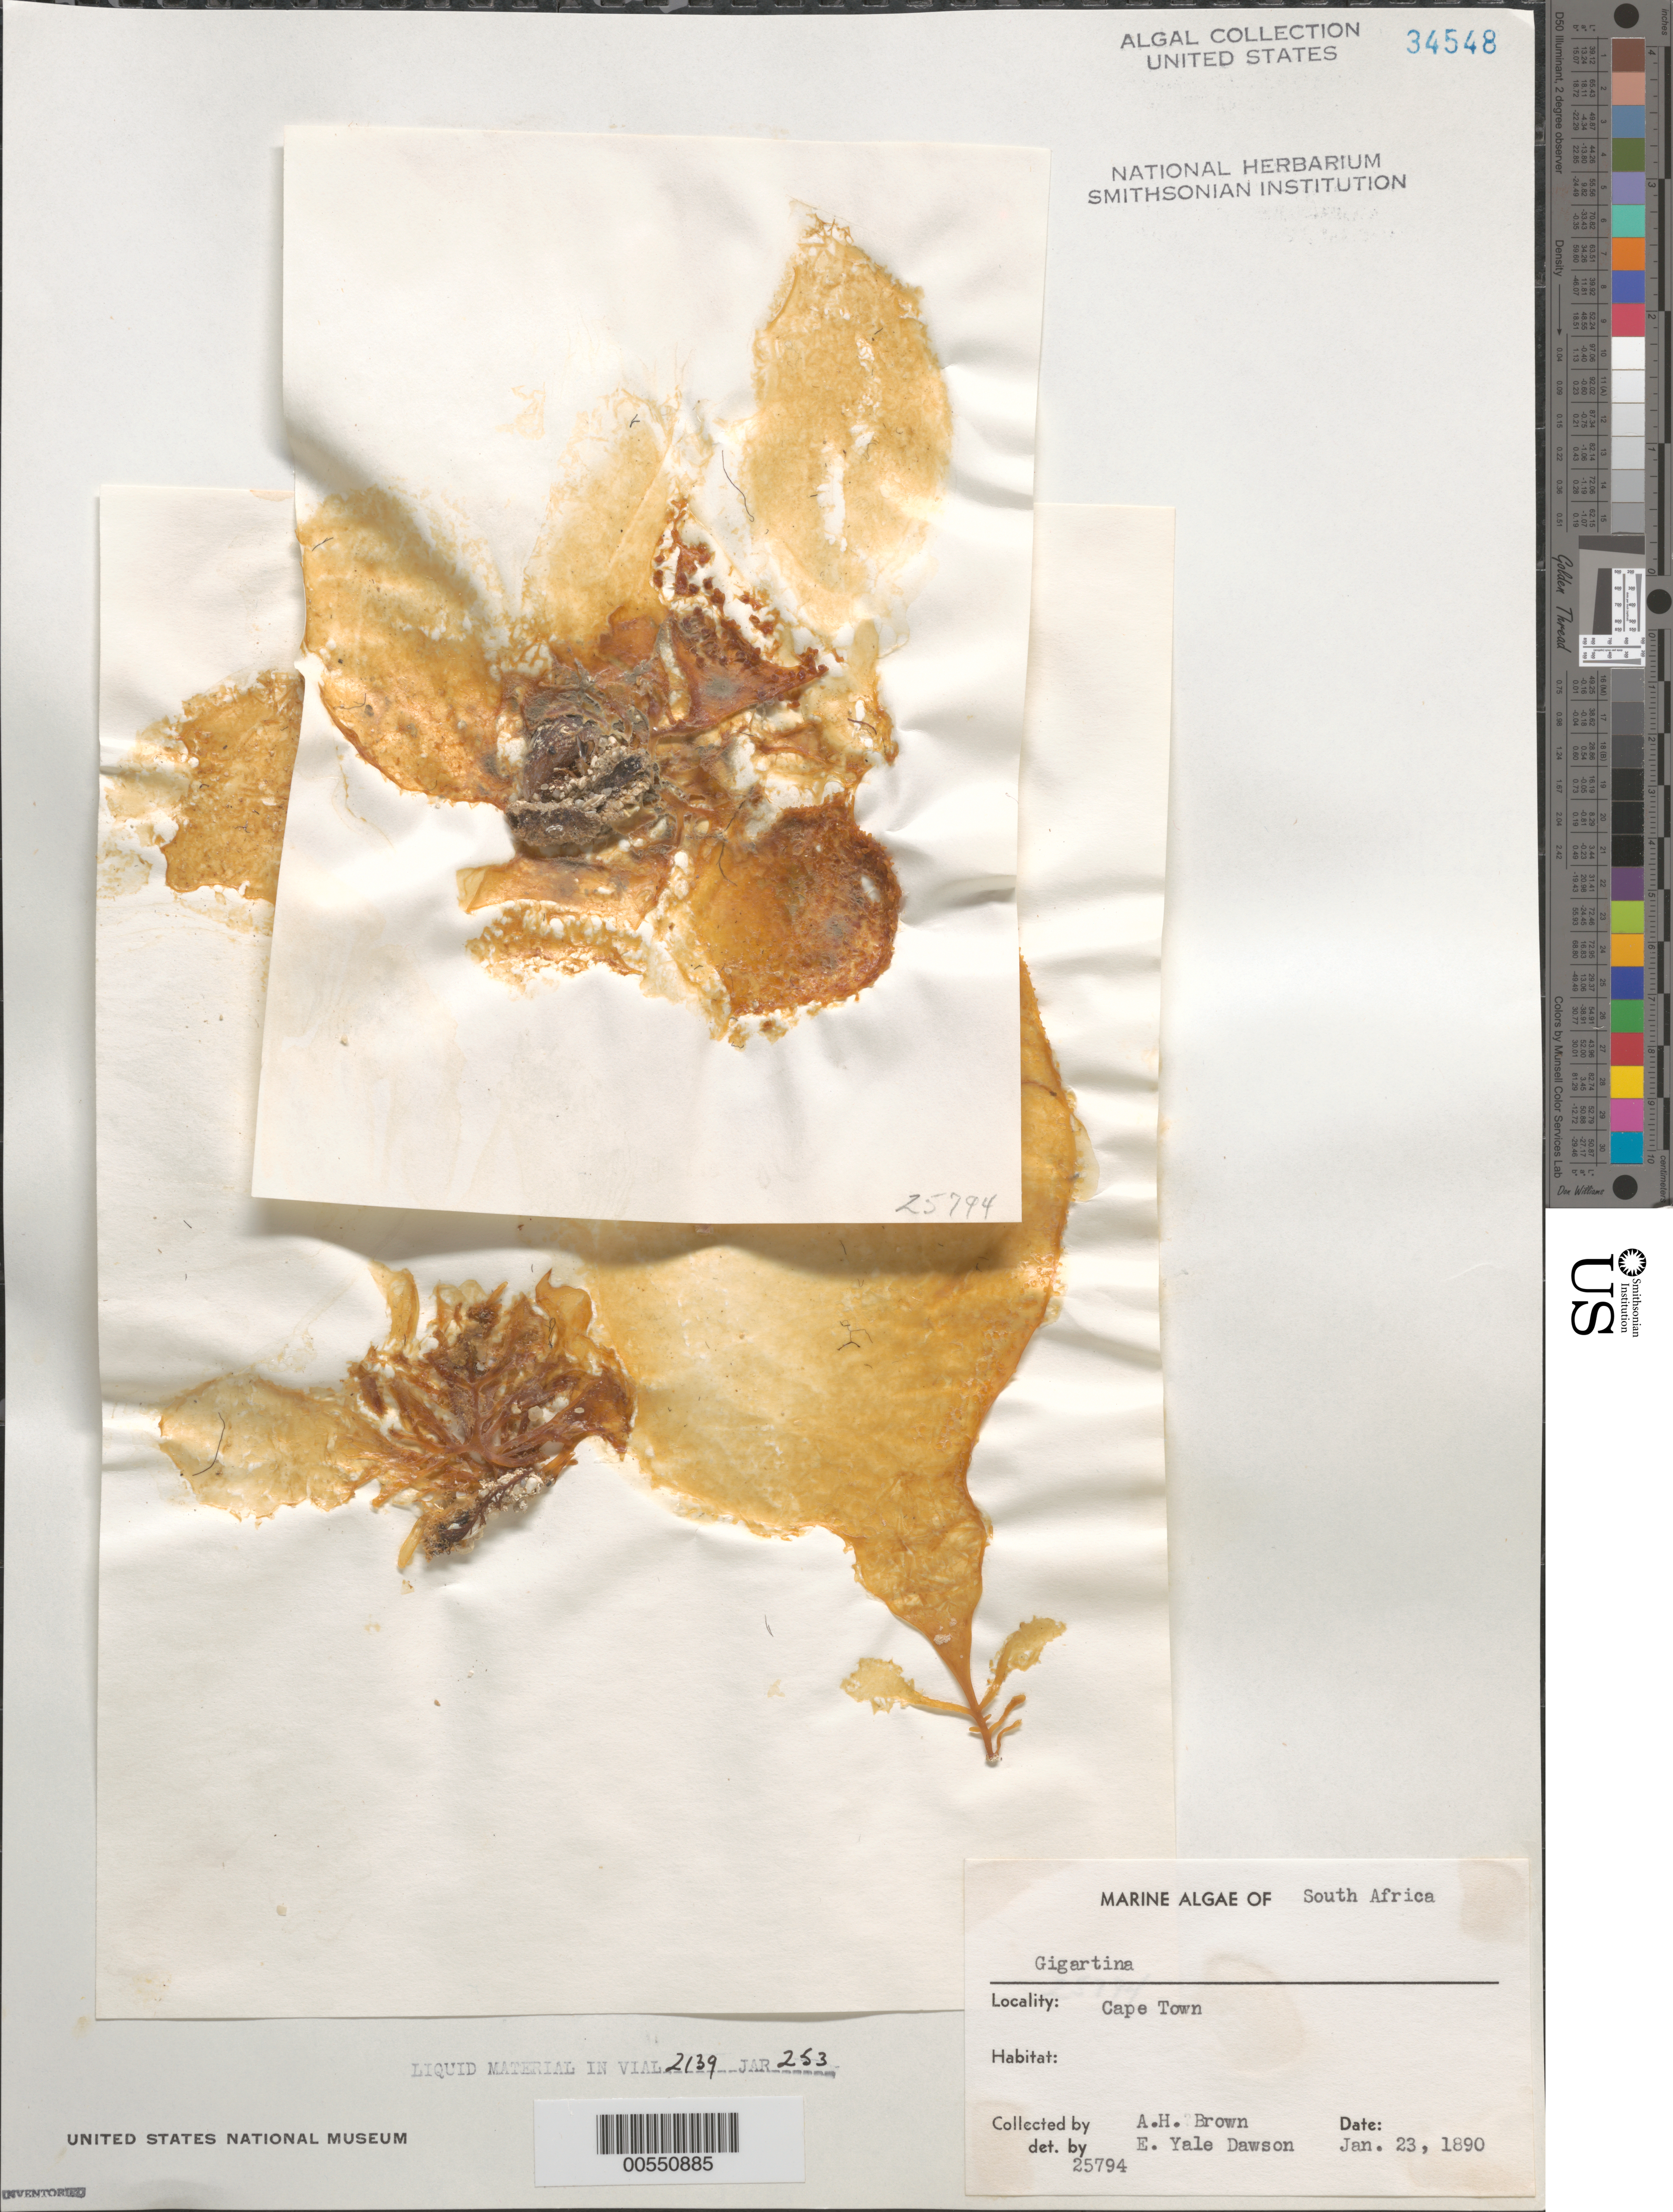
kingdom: Plantae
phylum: Rhodophyta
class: Florideophyceae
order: Gigartinales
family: Gigartinaceae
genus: Gigartina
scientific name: Gigartina sp.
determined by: Dawson, E. Y.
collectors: A. H. Brown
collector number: EYD 25794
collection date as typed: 23 Jan 1890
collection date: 1890-01-23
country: South Africa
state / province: Western Cape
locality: Cape town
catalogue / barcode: US 34548